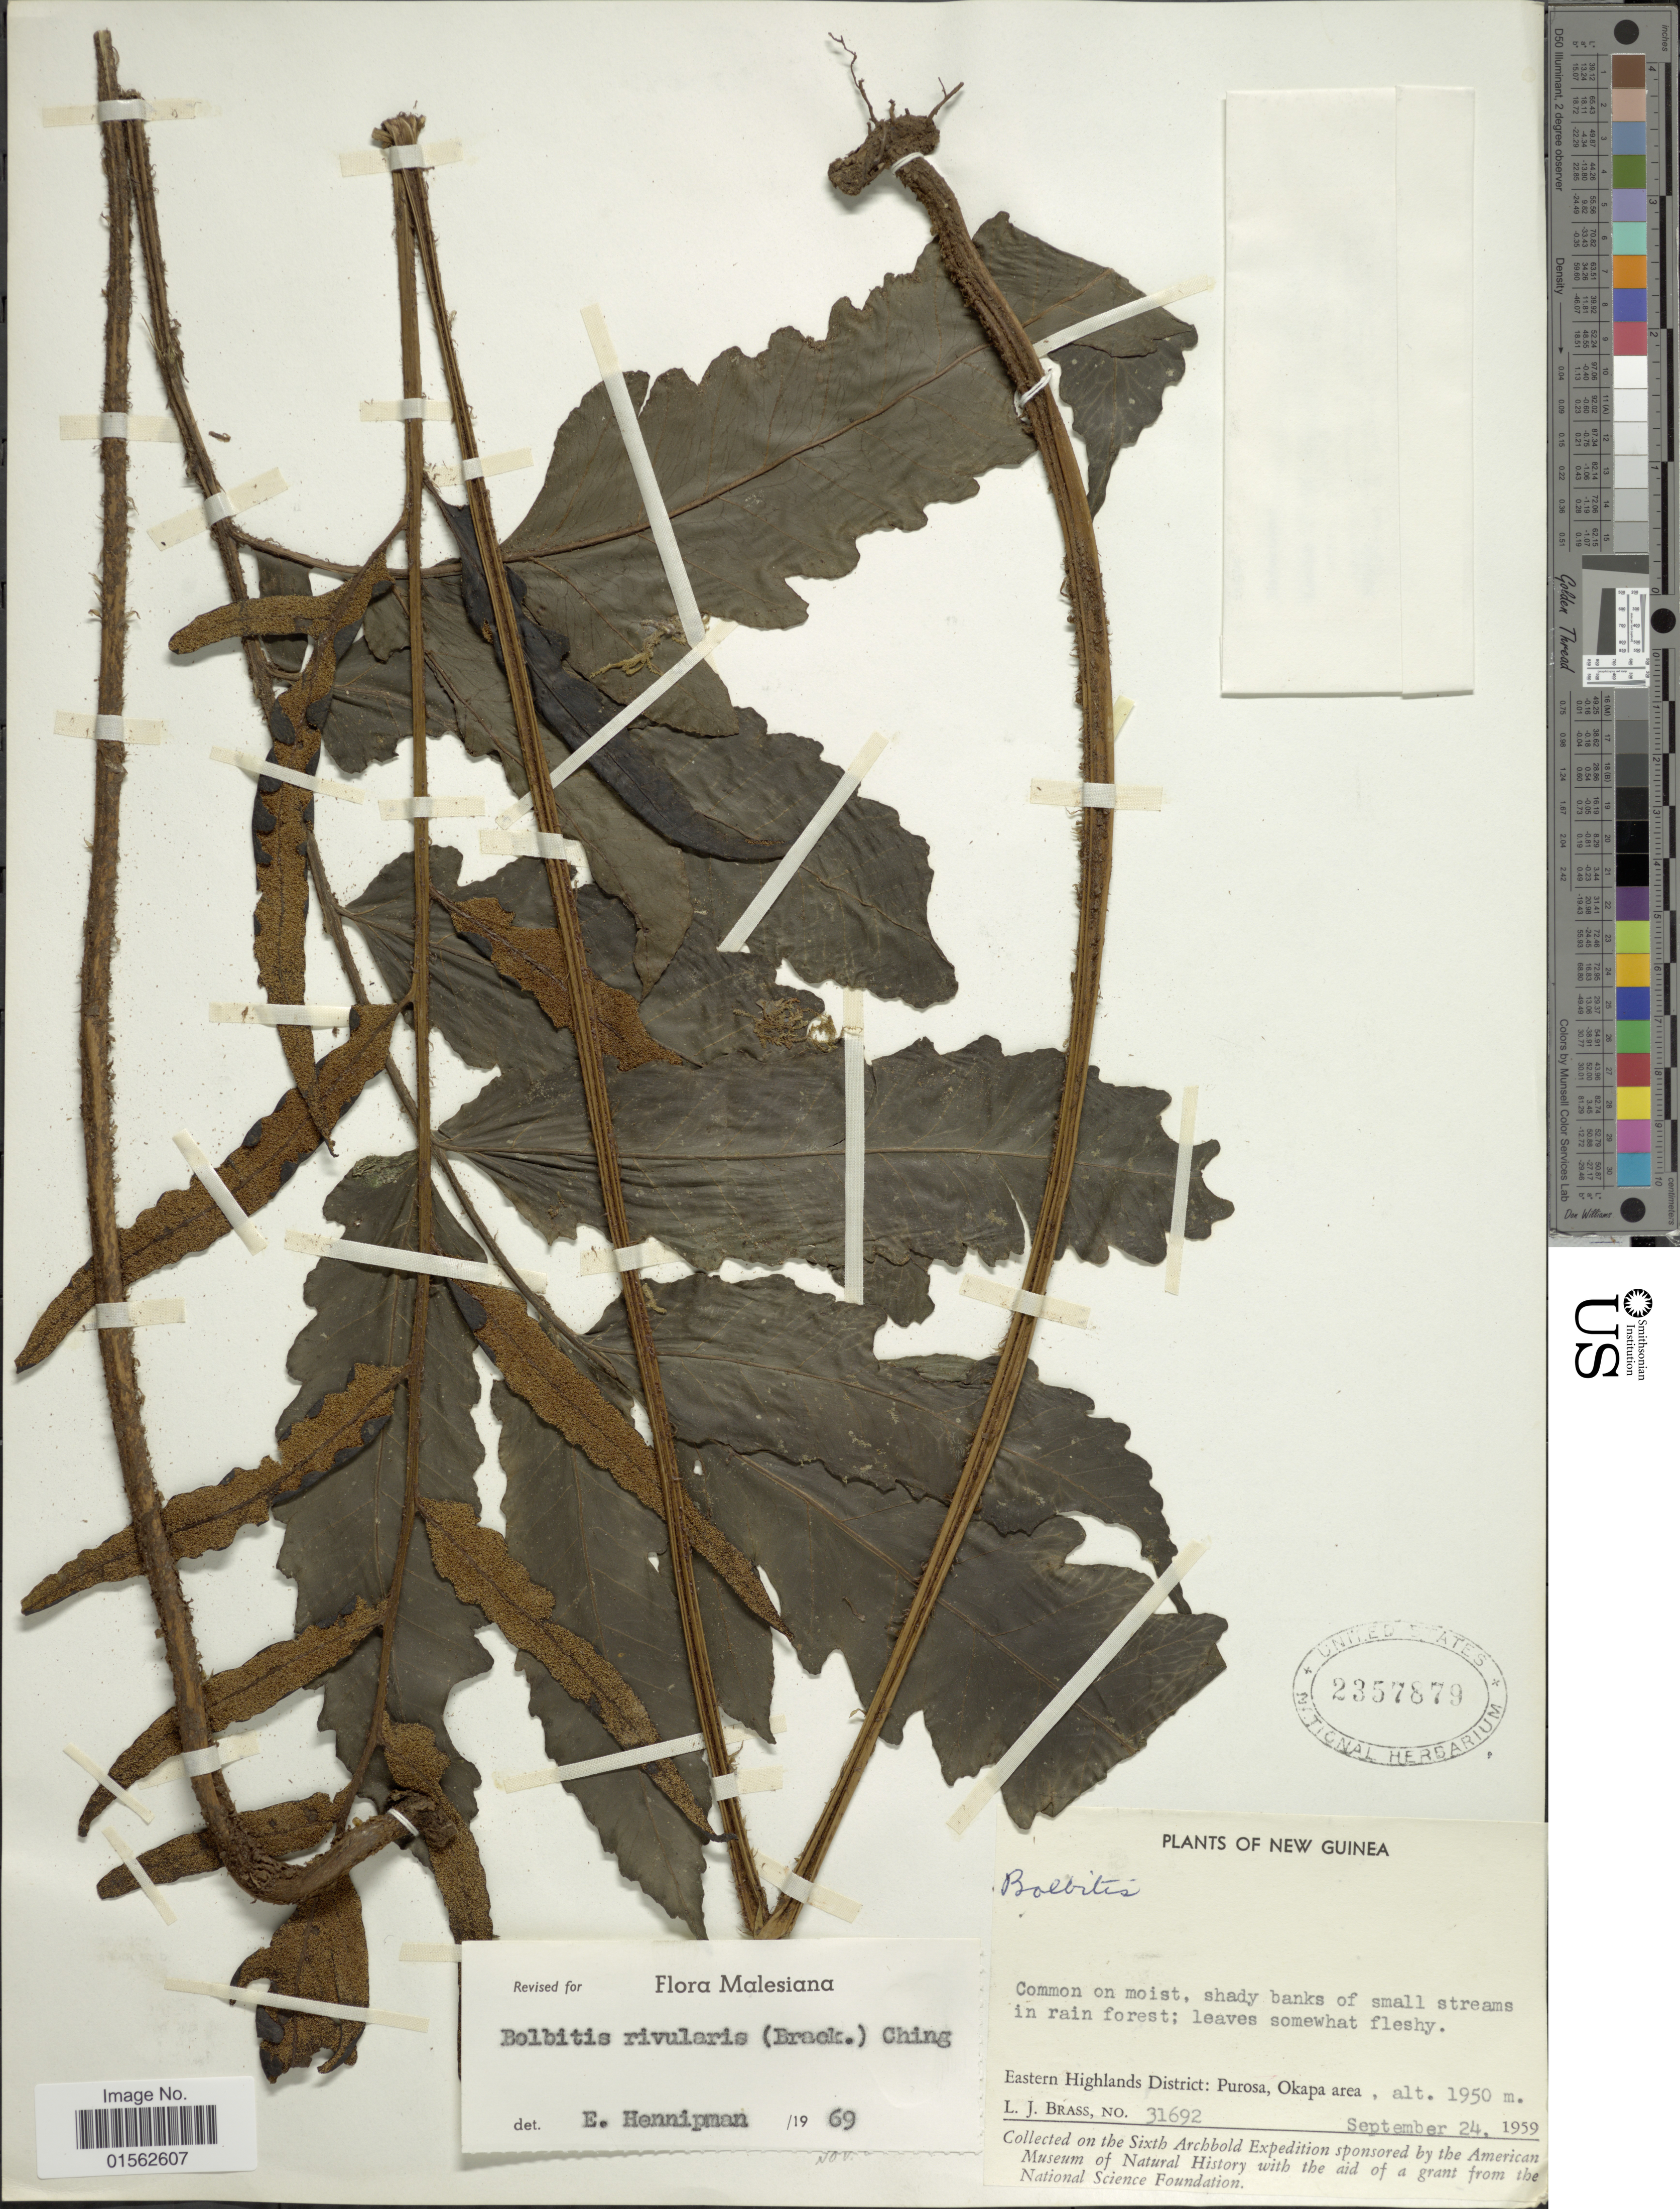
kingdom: Plantae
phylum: Tracheophyta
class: Polypodiopsida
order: Polypodiales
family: Dryopteridaceae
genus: Bolbitis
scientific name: Bolbitis rivularis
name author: (Brack.) Ching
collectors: L. J. Brass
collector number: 31692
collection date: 1959-09-24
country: Papua New Guinea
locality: New Guinea, Eastern Highlands District: Purosam Okapa area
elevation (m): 1950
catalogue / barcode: US 2357879